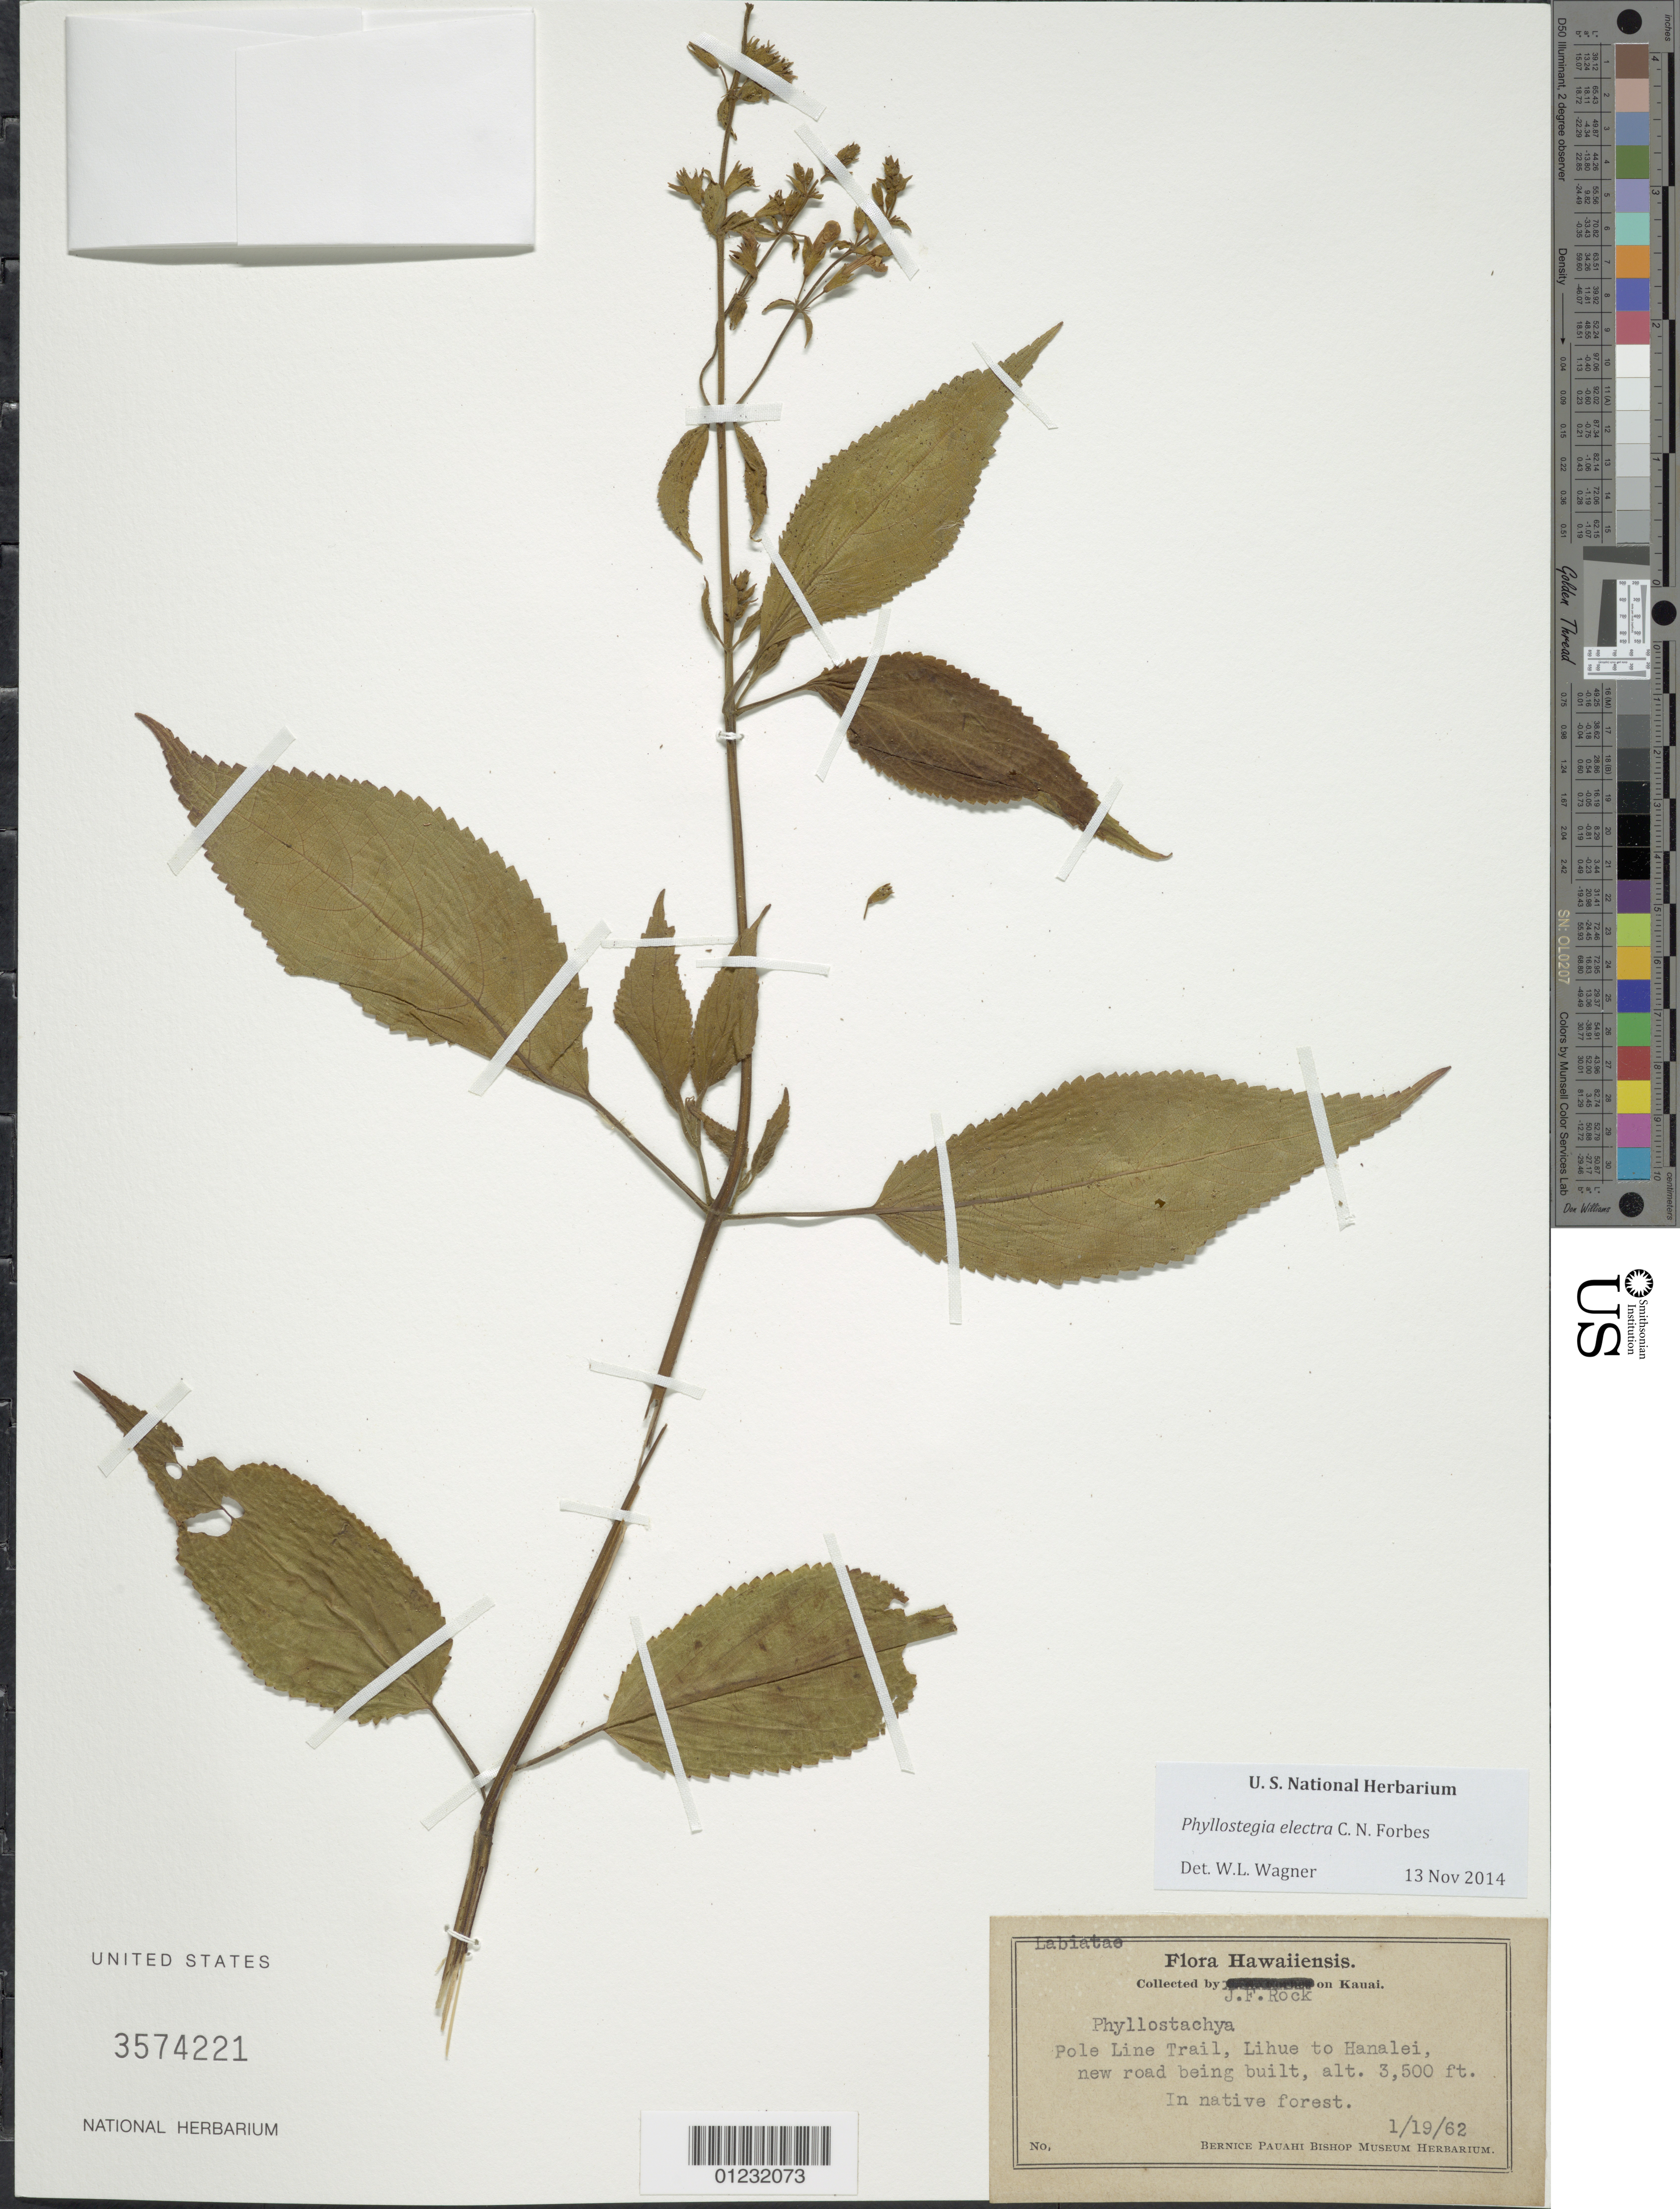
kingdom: Plantae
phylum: Tracheophyta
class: Magnoliopsida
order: Lamiales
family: Lamiaceae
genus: Phyllostegia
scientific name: Phyllostegia electra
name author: C.N. Forbes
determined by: Wagner, W. L., (BOT), Smithsonian Institution - National Museum of Natural History (UNITED STATES)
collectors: J. F. Rock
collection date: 1962-01-19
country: United States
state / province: Hawaii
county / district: Kaui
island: Kaua'i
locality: Pole Line Trail, Lihue to Hanelei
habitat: In native forest.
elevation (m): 1067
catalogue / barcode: US 3574221